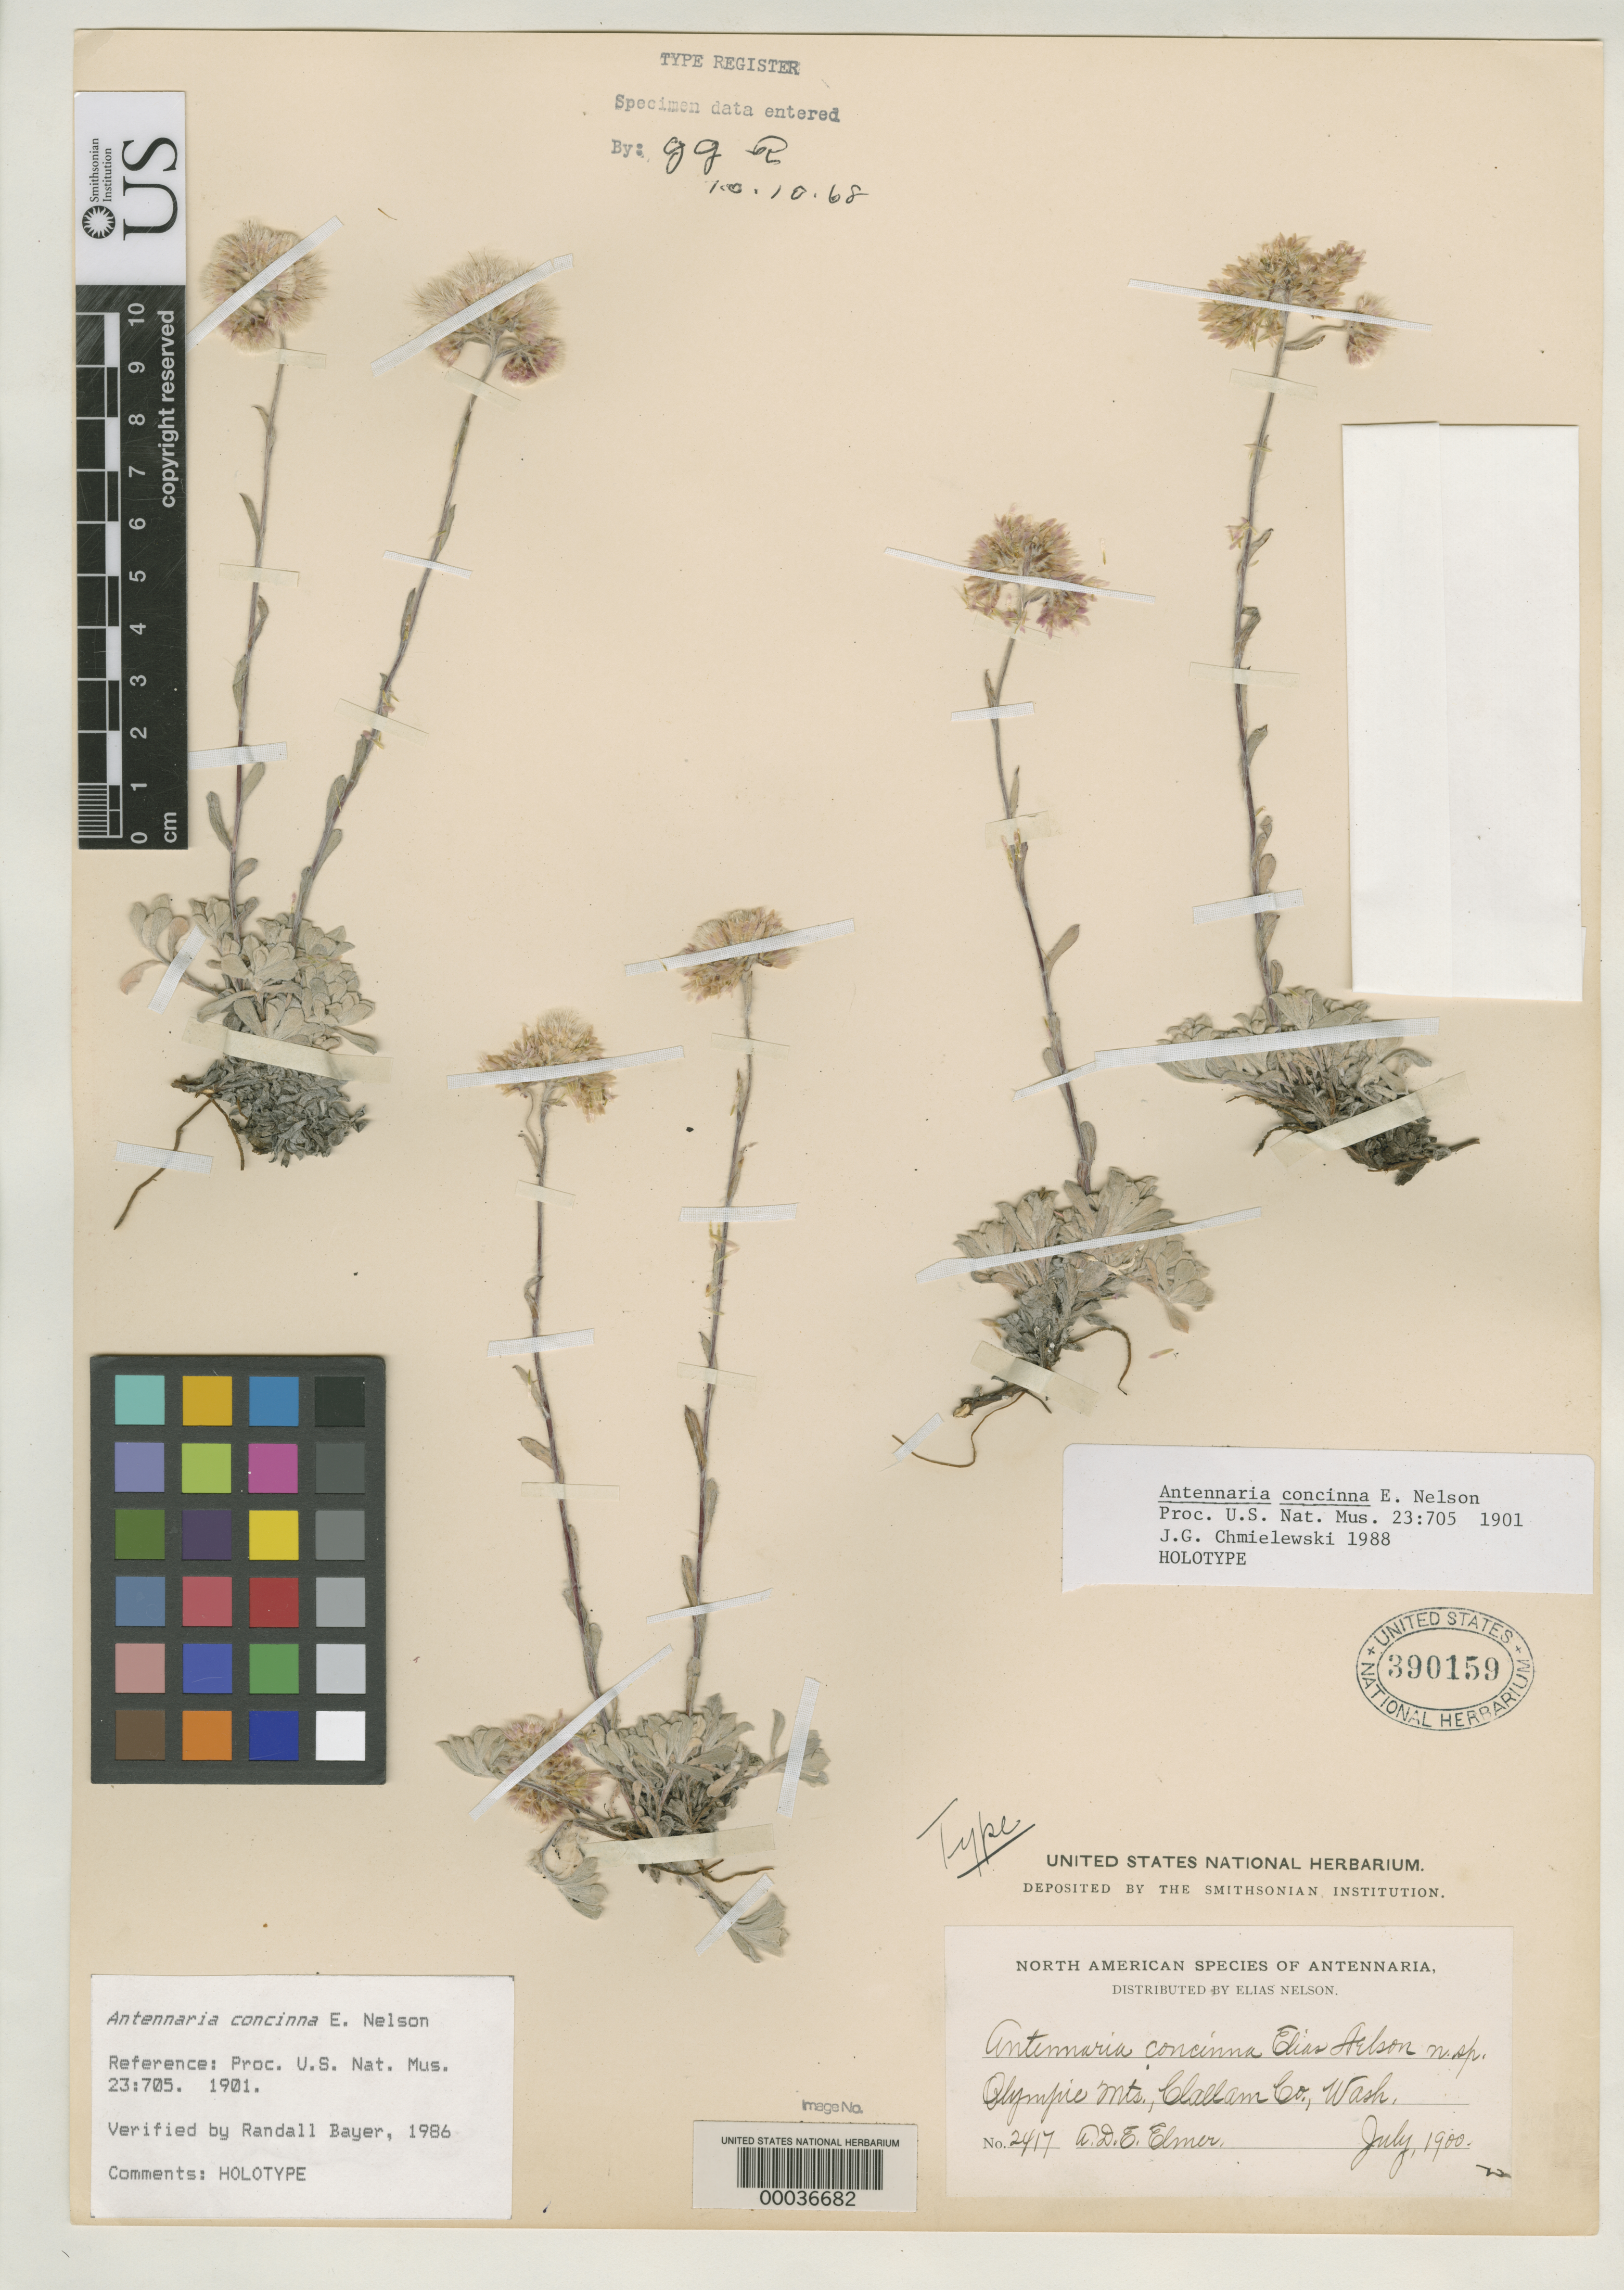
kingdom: Plantae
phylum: Tracheophyta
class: Magnoliopsida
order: Asterales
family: Asteraceae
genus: Antennaria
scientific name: Antennaria concinna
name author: E.E. Nelson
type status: Holotype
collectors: A. D. E. Elmer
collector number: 2417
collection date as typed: Jul 1900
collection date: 1900-07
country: United States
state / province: Washington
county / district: Clallam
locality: Olympic Mts.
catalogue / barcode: US 390159